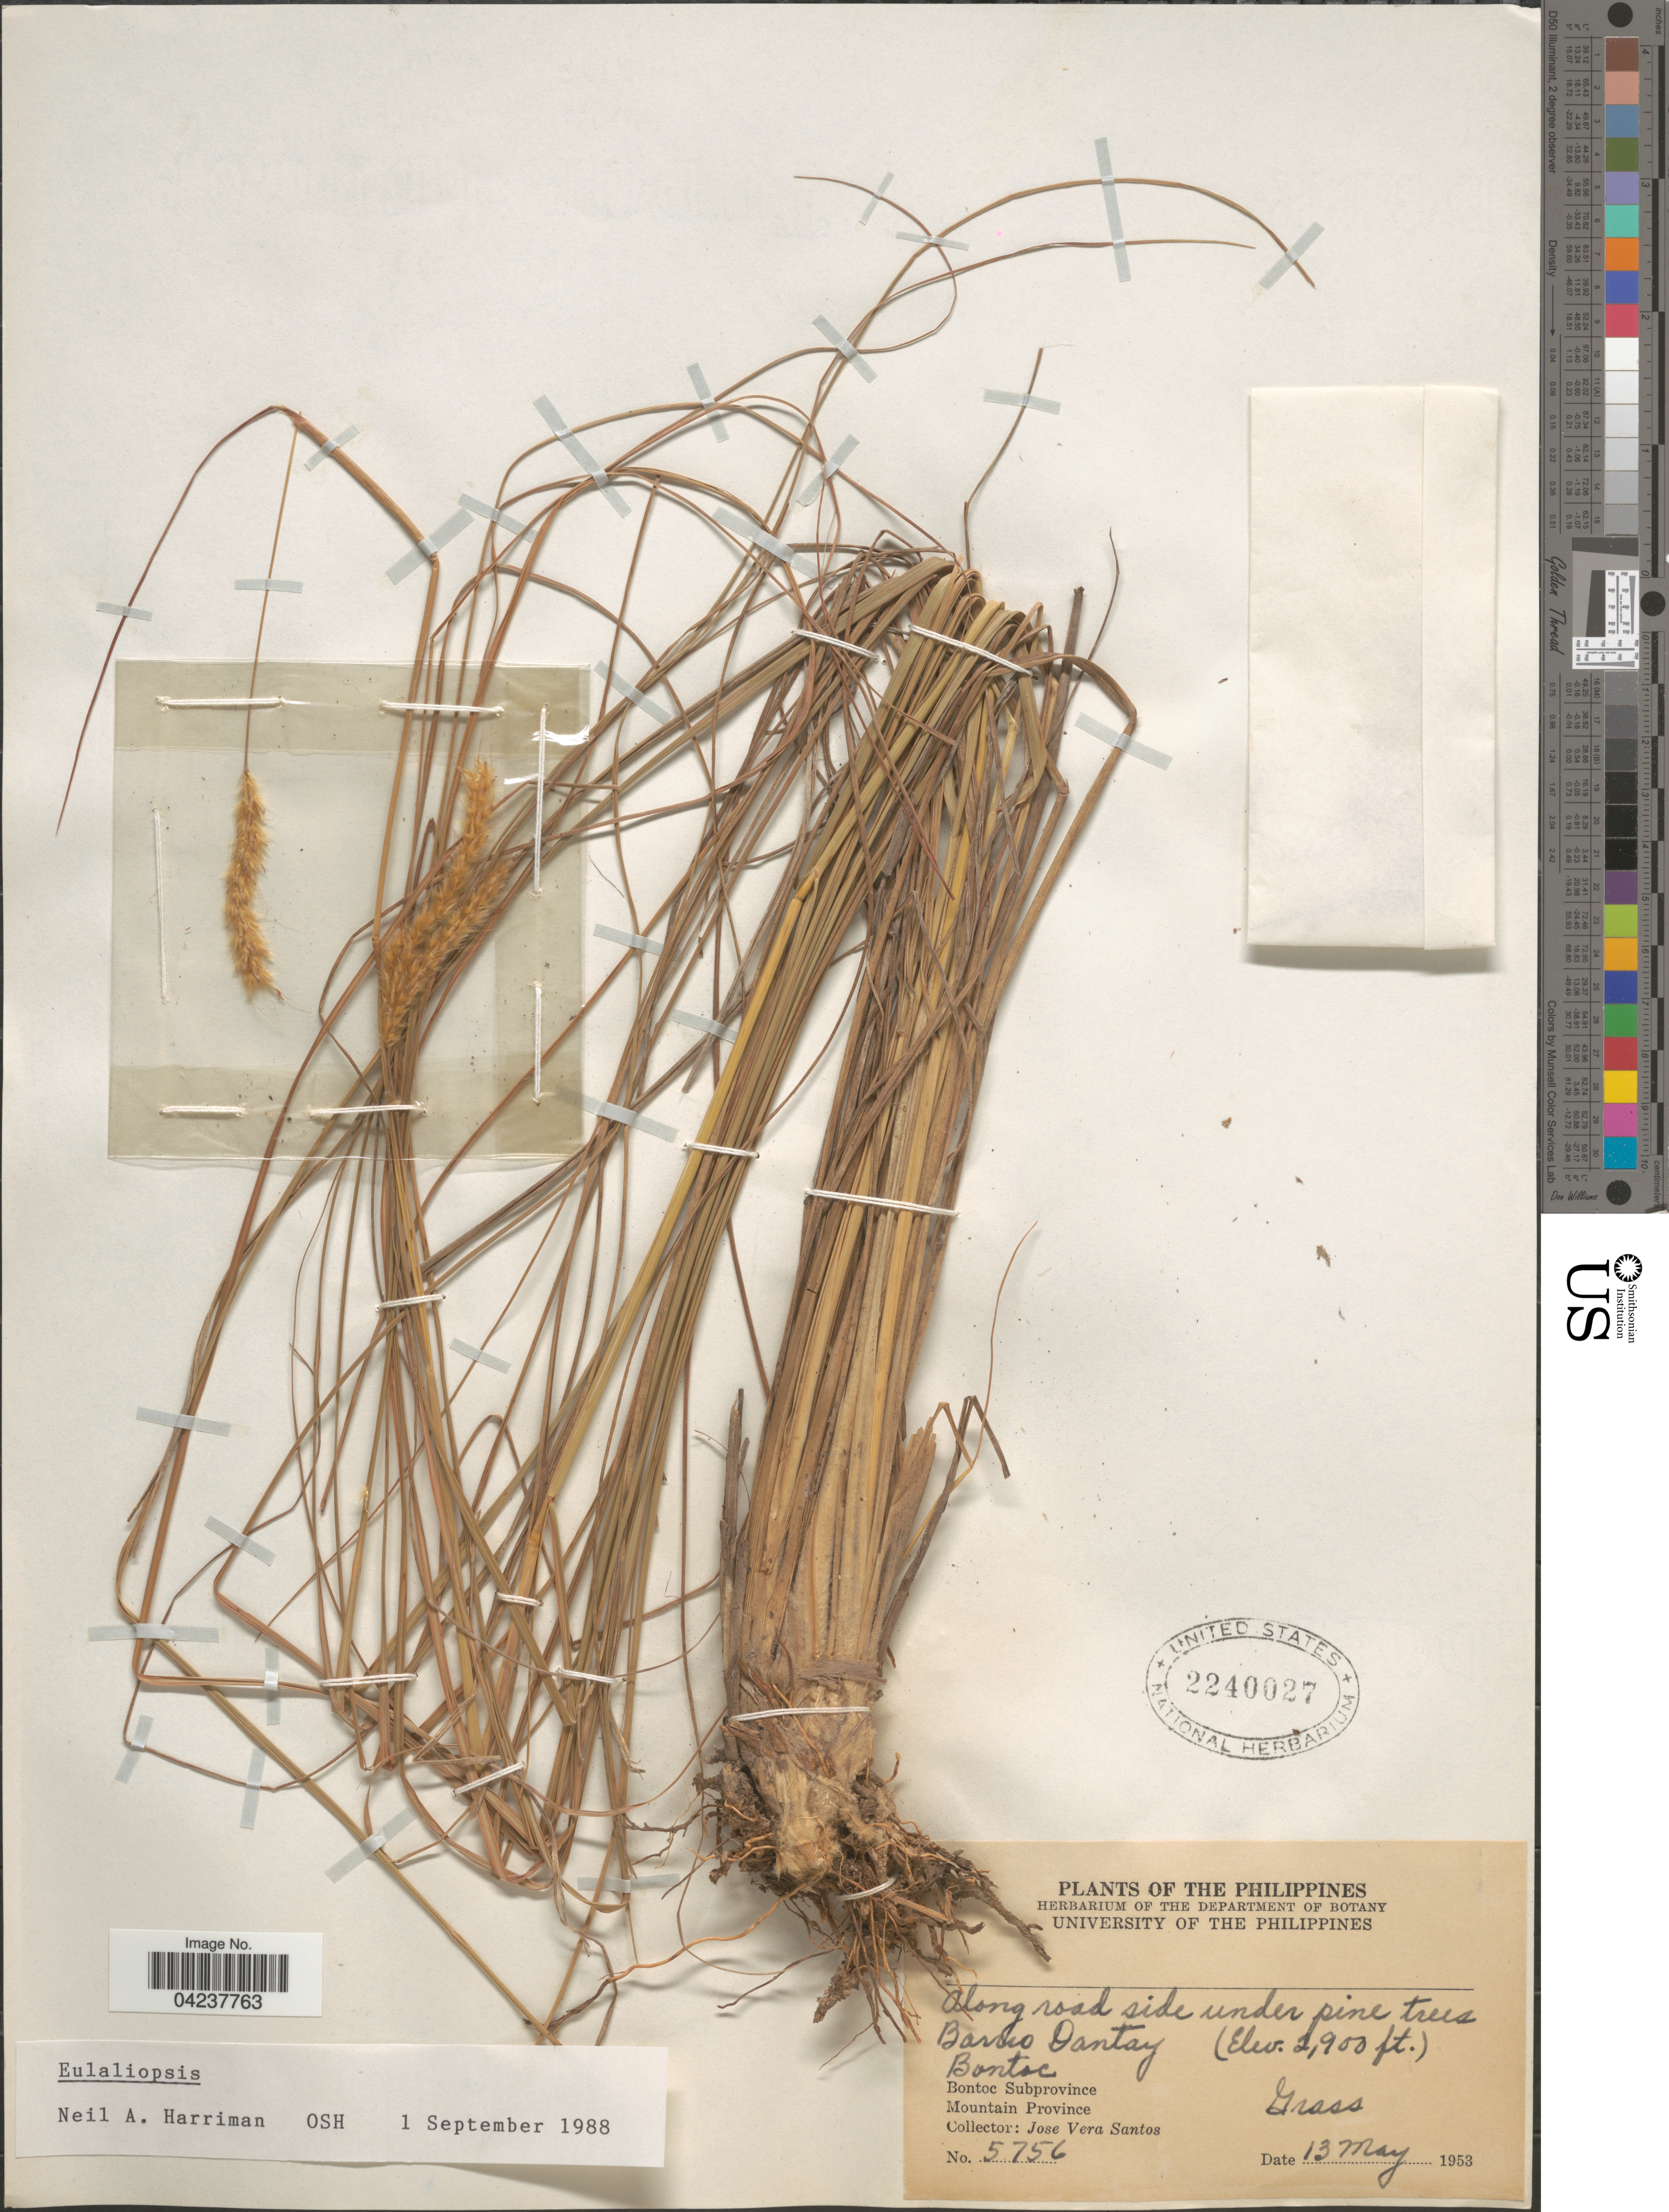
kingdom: Plantae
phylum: Tracheophyta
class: Liliopsida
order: Poales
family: Poaceae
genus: Eulaliopsis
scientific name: Eulaliopsis sp.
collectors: J. Santos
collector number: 5756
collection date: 1953-05-13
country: Philippines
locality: Along road side under pine trees. Barrio Dantay. Bontoc. Bontoc Subprovince. Mountain Province.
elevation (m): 884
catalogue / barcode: US 2240027